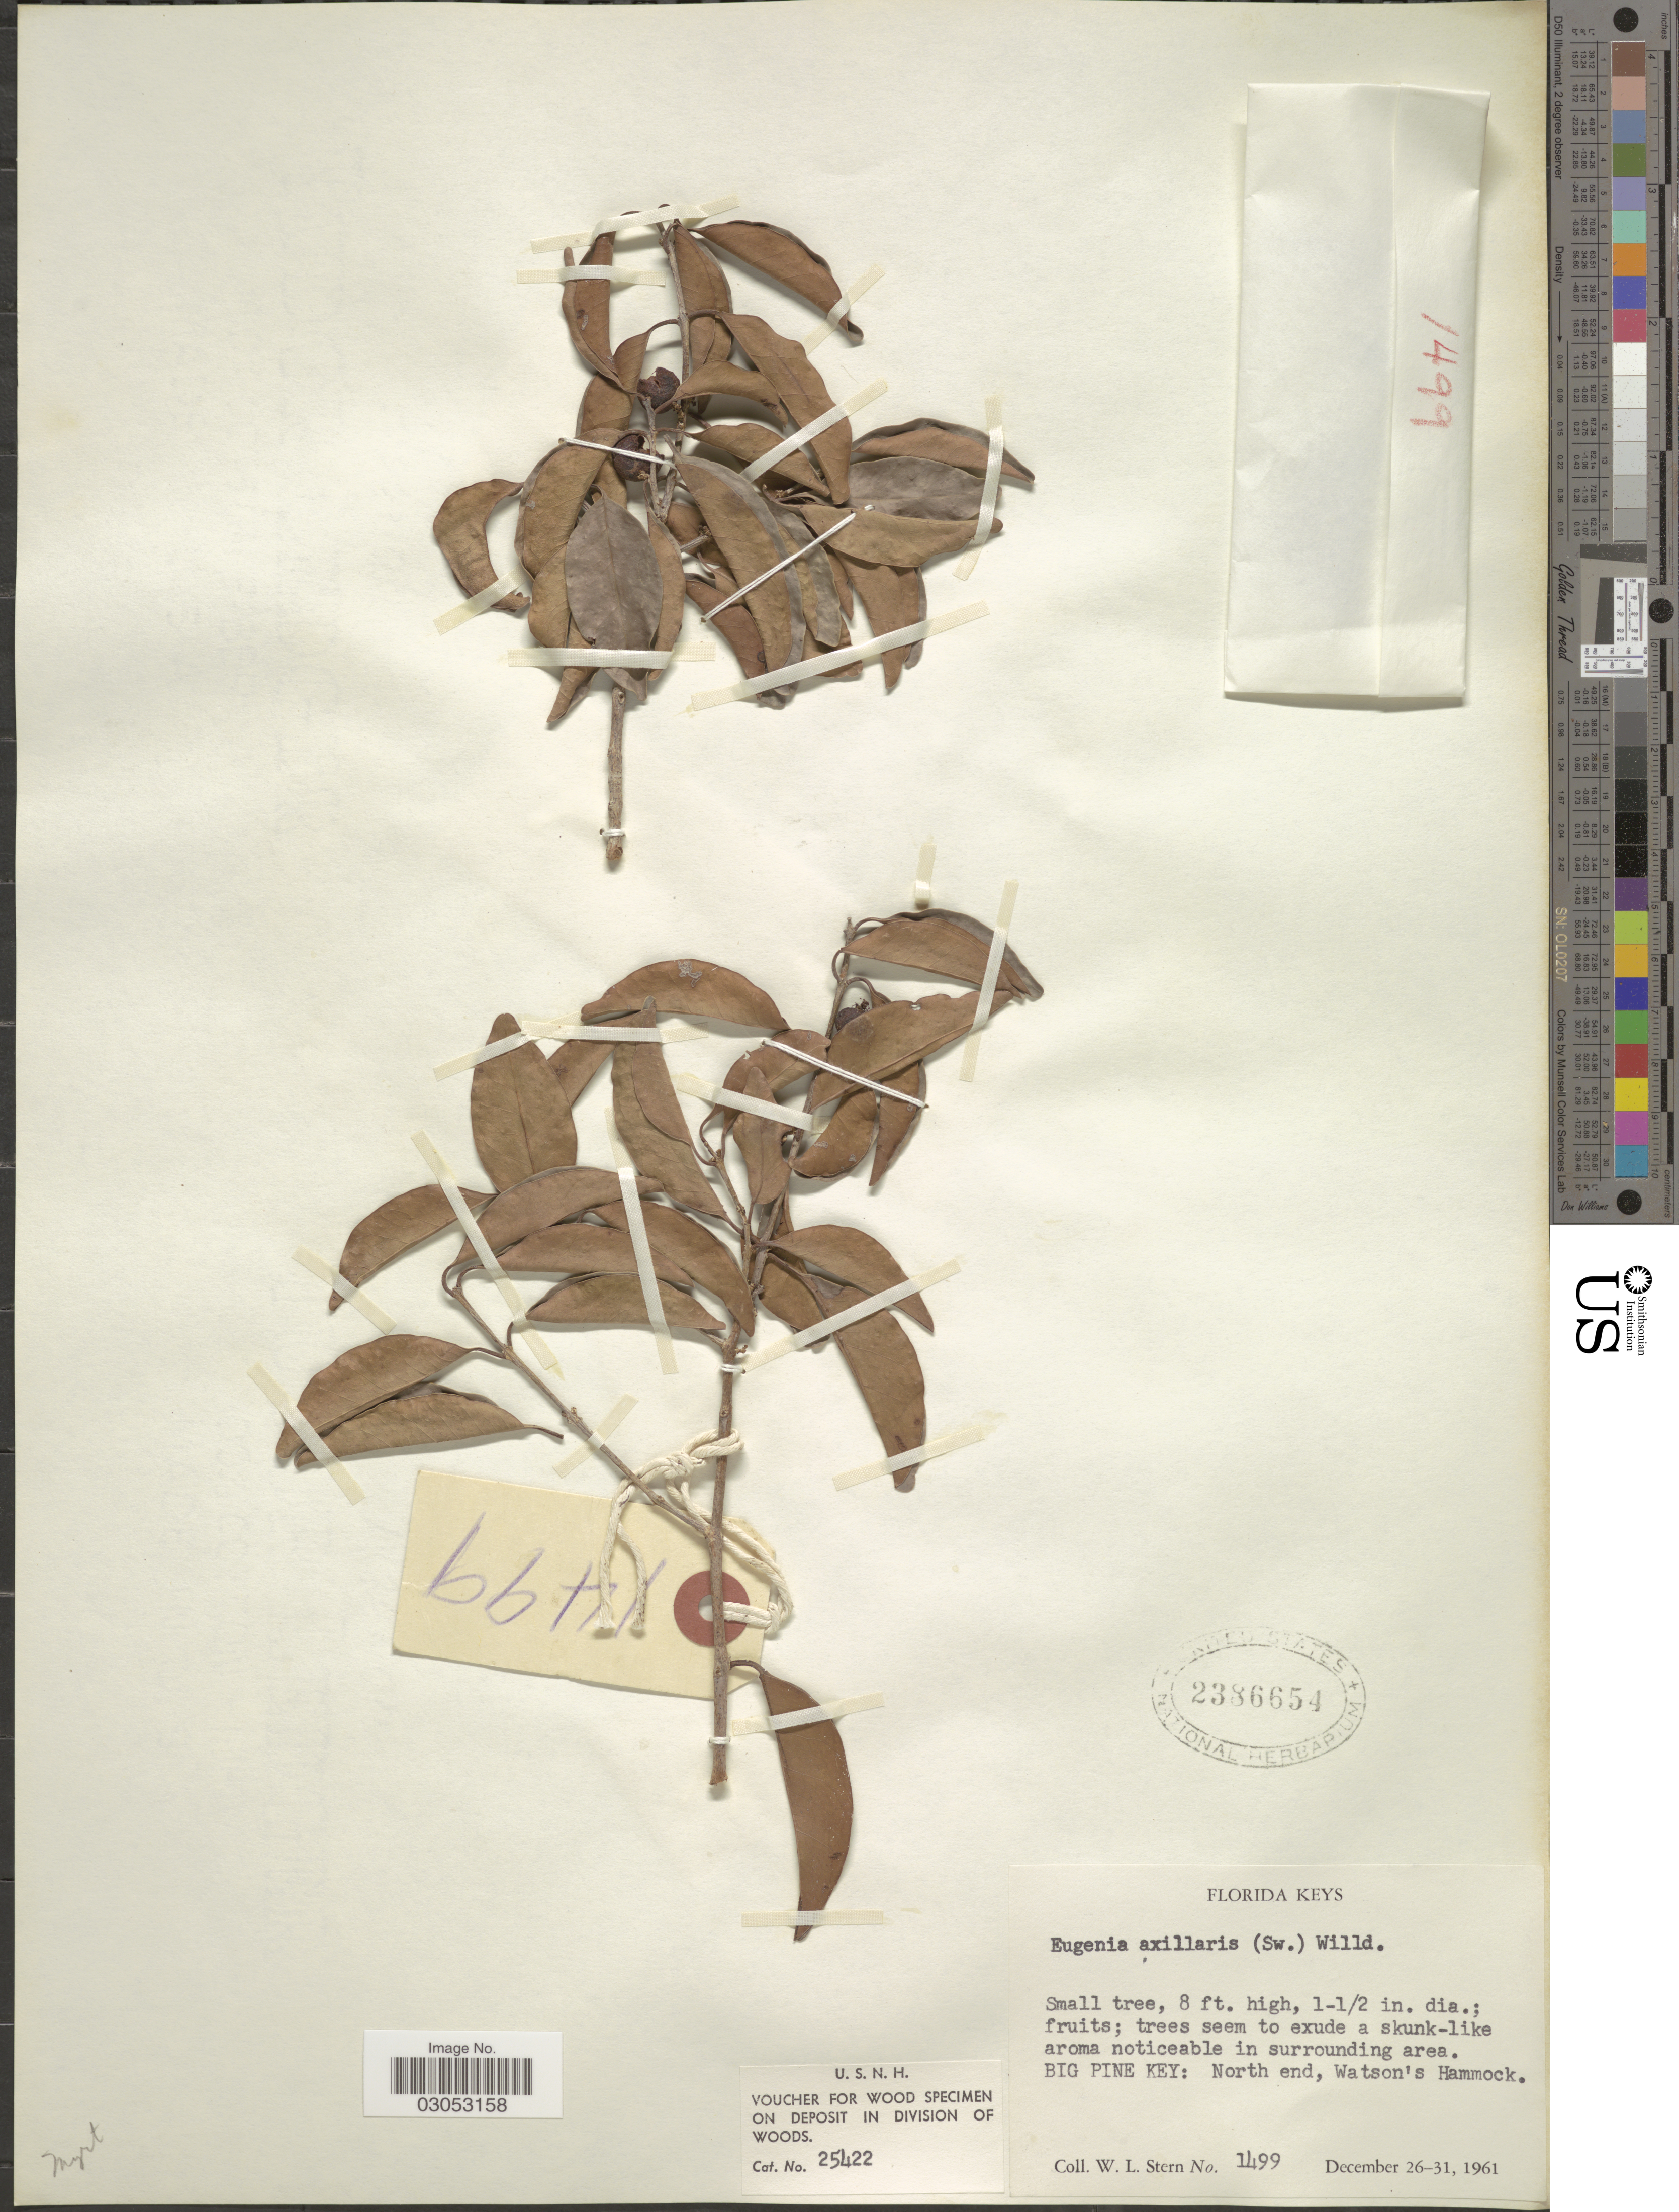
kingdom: Plantae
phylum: Tracheophyta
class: Magnoliopsida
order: Myrtales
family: Myrtaceae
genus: Eugenia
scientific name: Eugenia axillaris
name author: (Sw.) Willd.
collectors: W. L. Stern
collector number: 1499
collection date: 1961-12-26/1961-12-31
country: United States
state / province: Florida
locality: Big Pine Key: North end, Watson's Hammock.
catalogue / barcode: US 2386654